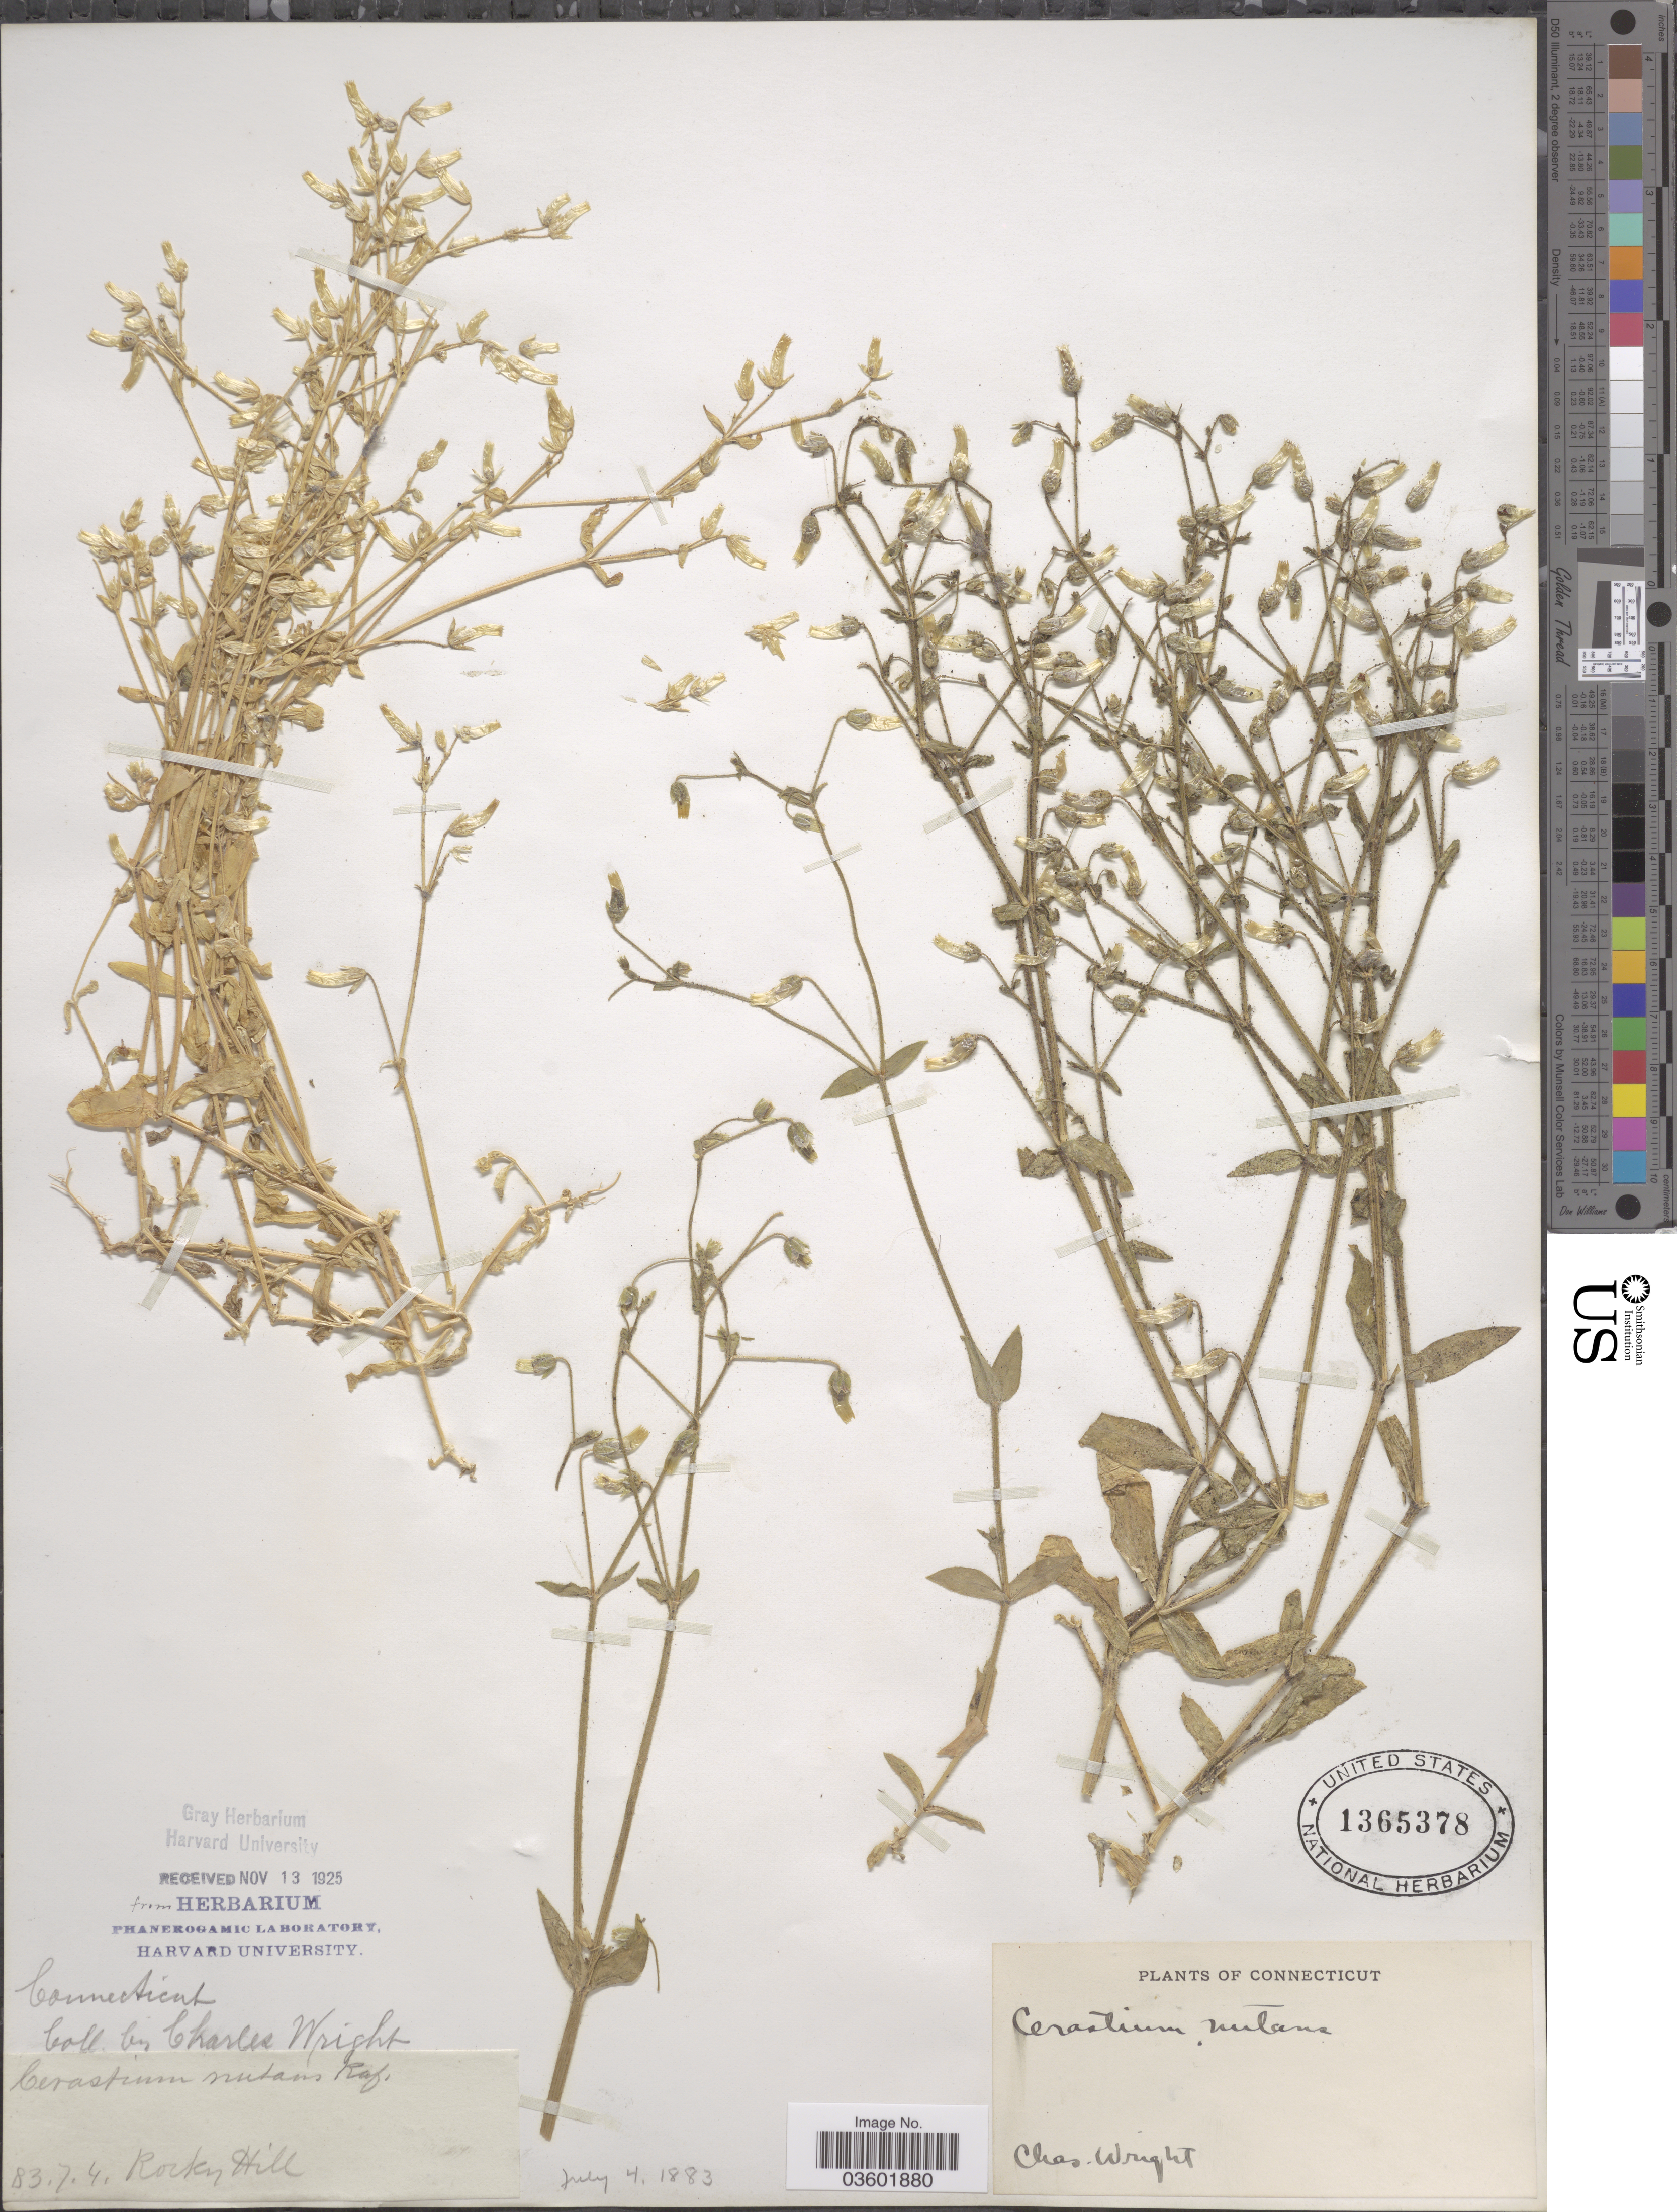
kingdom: Plantae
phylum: Tracheophyta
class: Magnoliopsida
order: Caryophyllales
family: Caryophyllaceae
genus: Cerastium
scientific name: Cerastium nutans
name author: Raf.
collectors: C. Wright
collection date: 1883-07-04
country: United States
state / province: Connecticut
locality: Rocky Hill.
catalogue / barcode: US 1365378